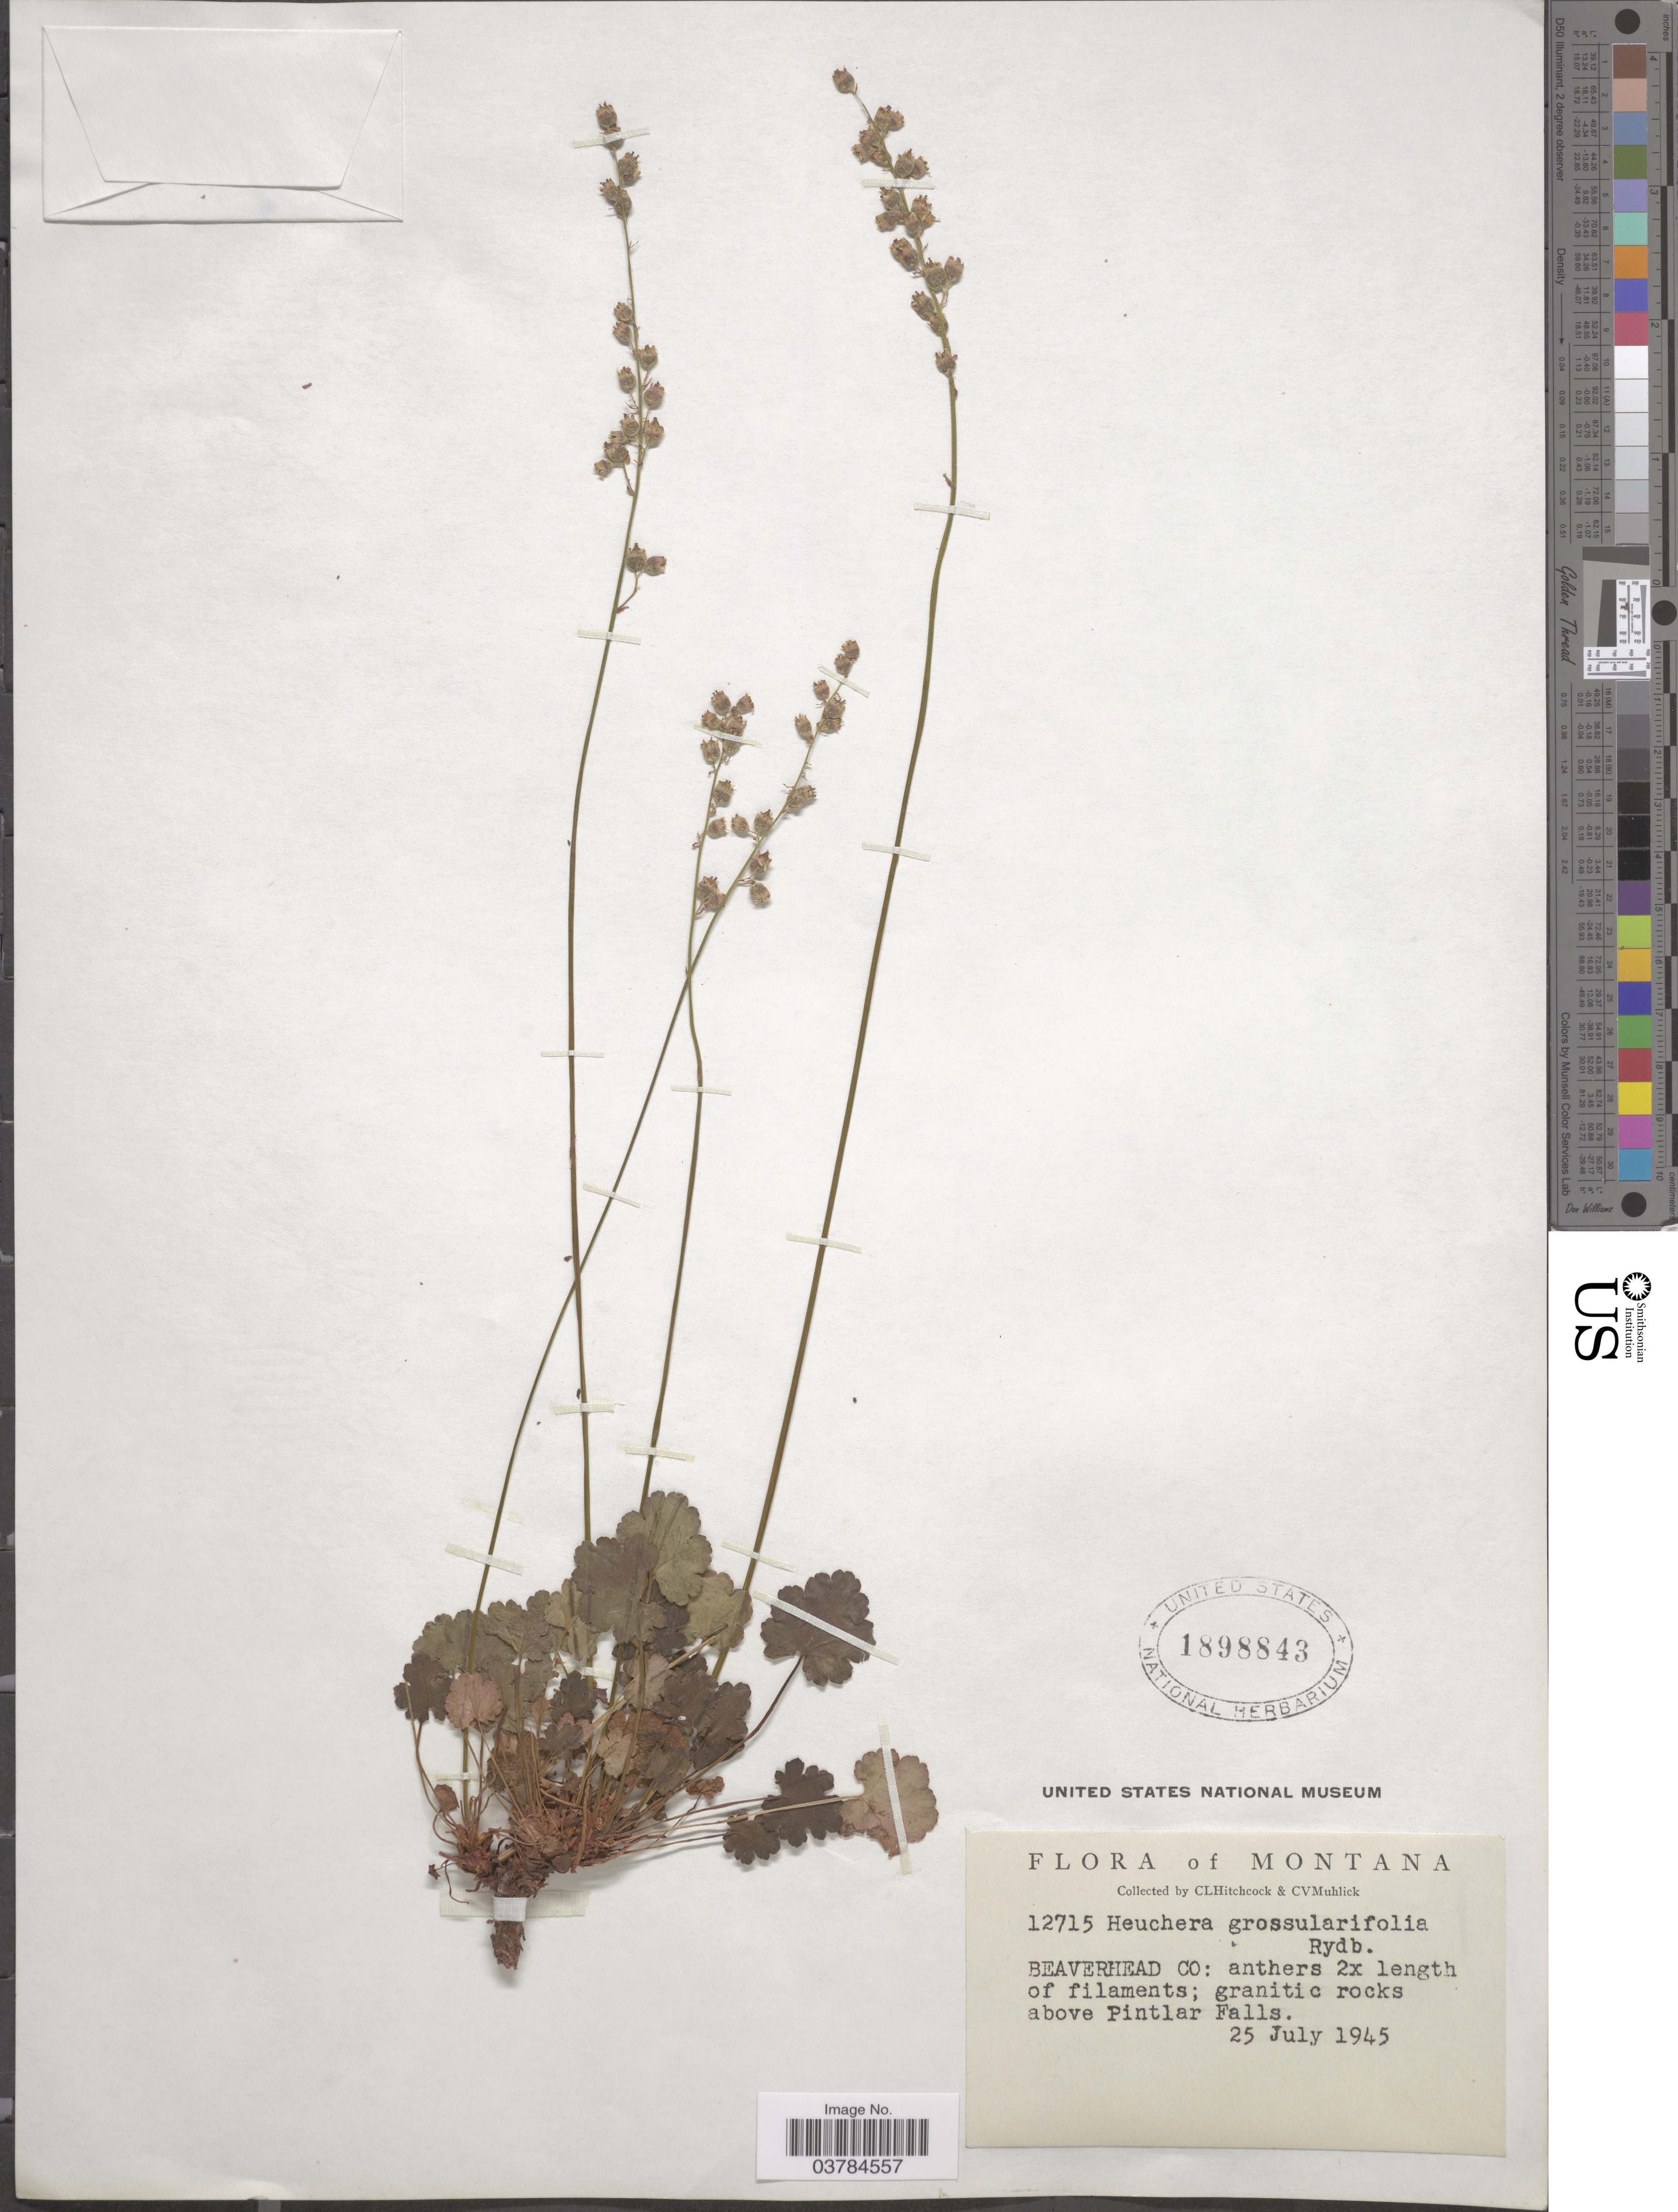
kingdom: Plantae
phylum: Tracheophyta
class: Magnoliopsida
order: Saxifragales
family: Saxifragaceae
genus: Heuchera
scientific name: Heuchera grossulariifolia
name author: Rydb.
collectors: A. S. Hitchcock & C. V. Muhlick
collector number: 12715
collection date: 1945-07-25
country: United States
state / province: Montana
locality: Beaverhead Co: above Pintlar Falls.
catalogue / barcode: US 1898843